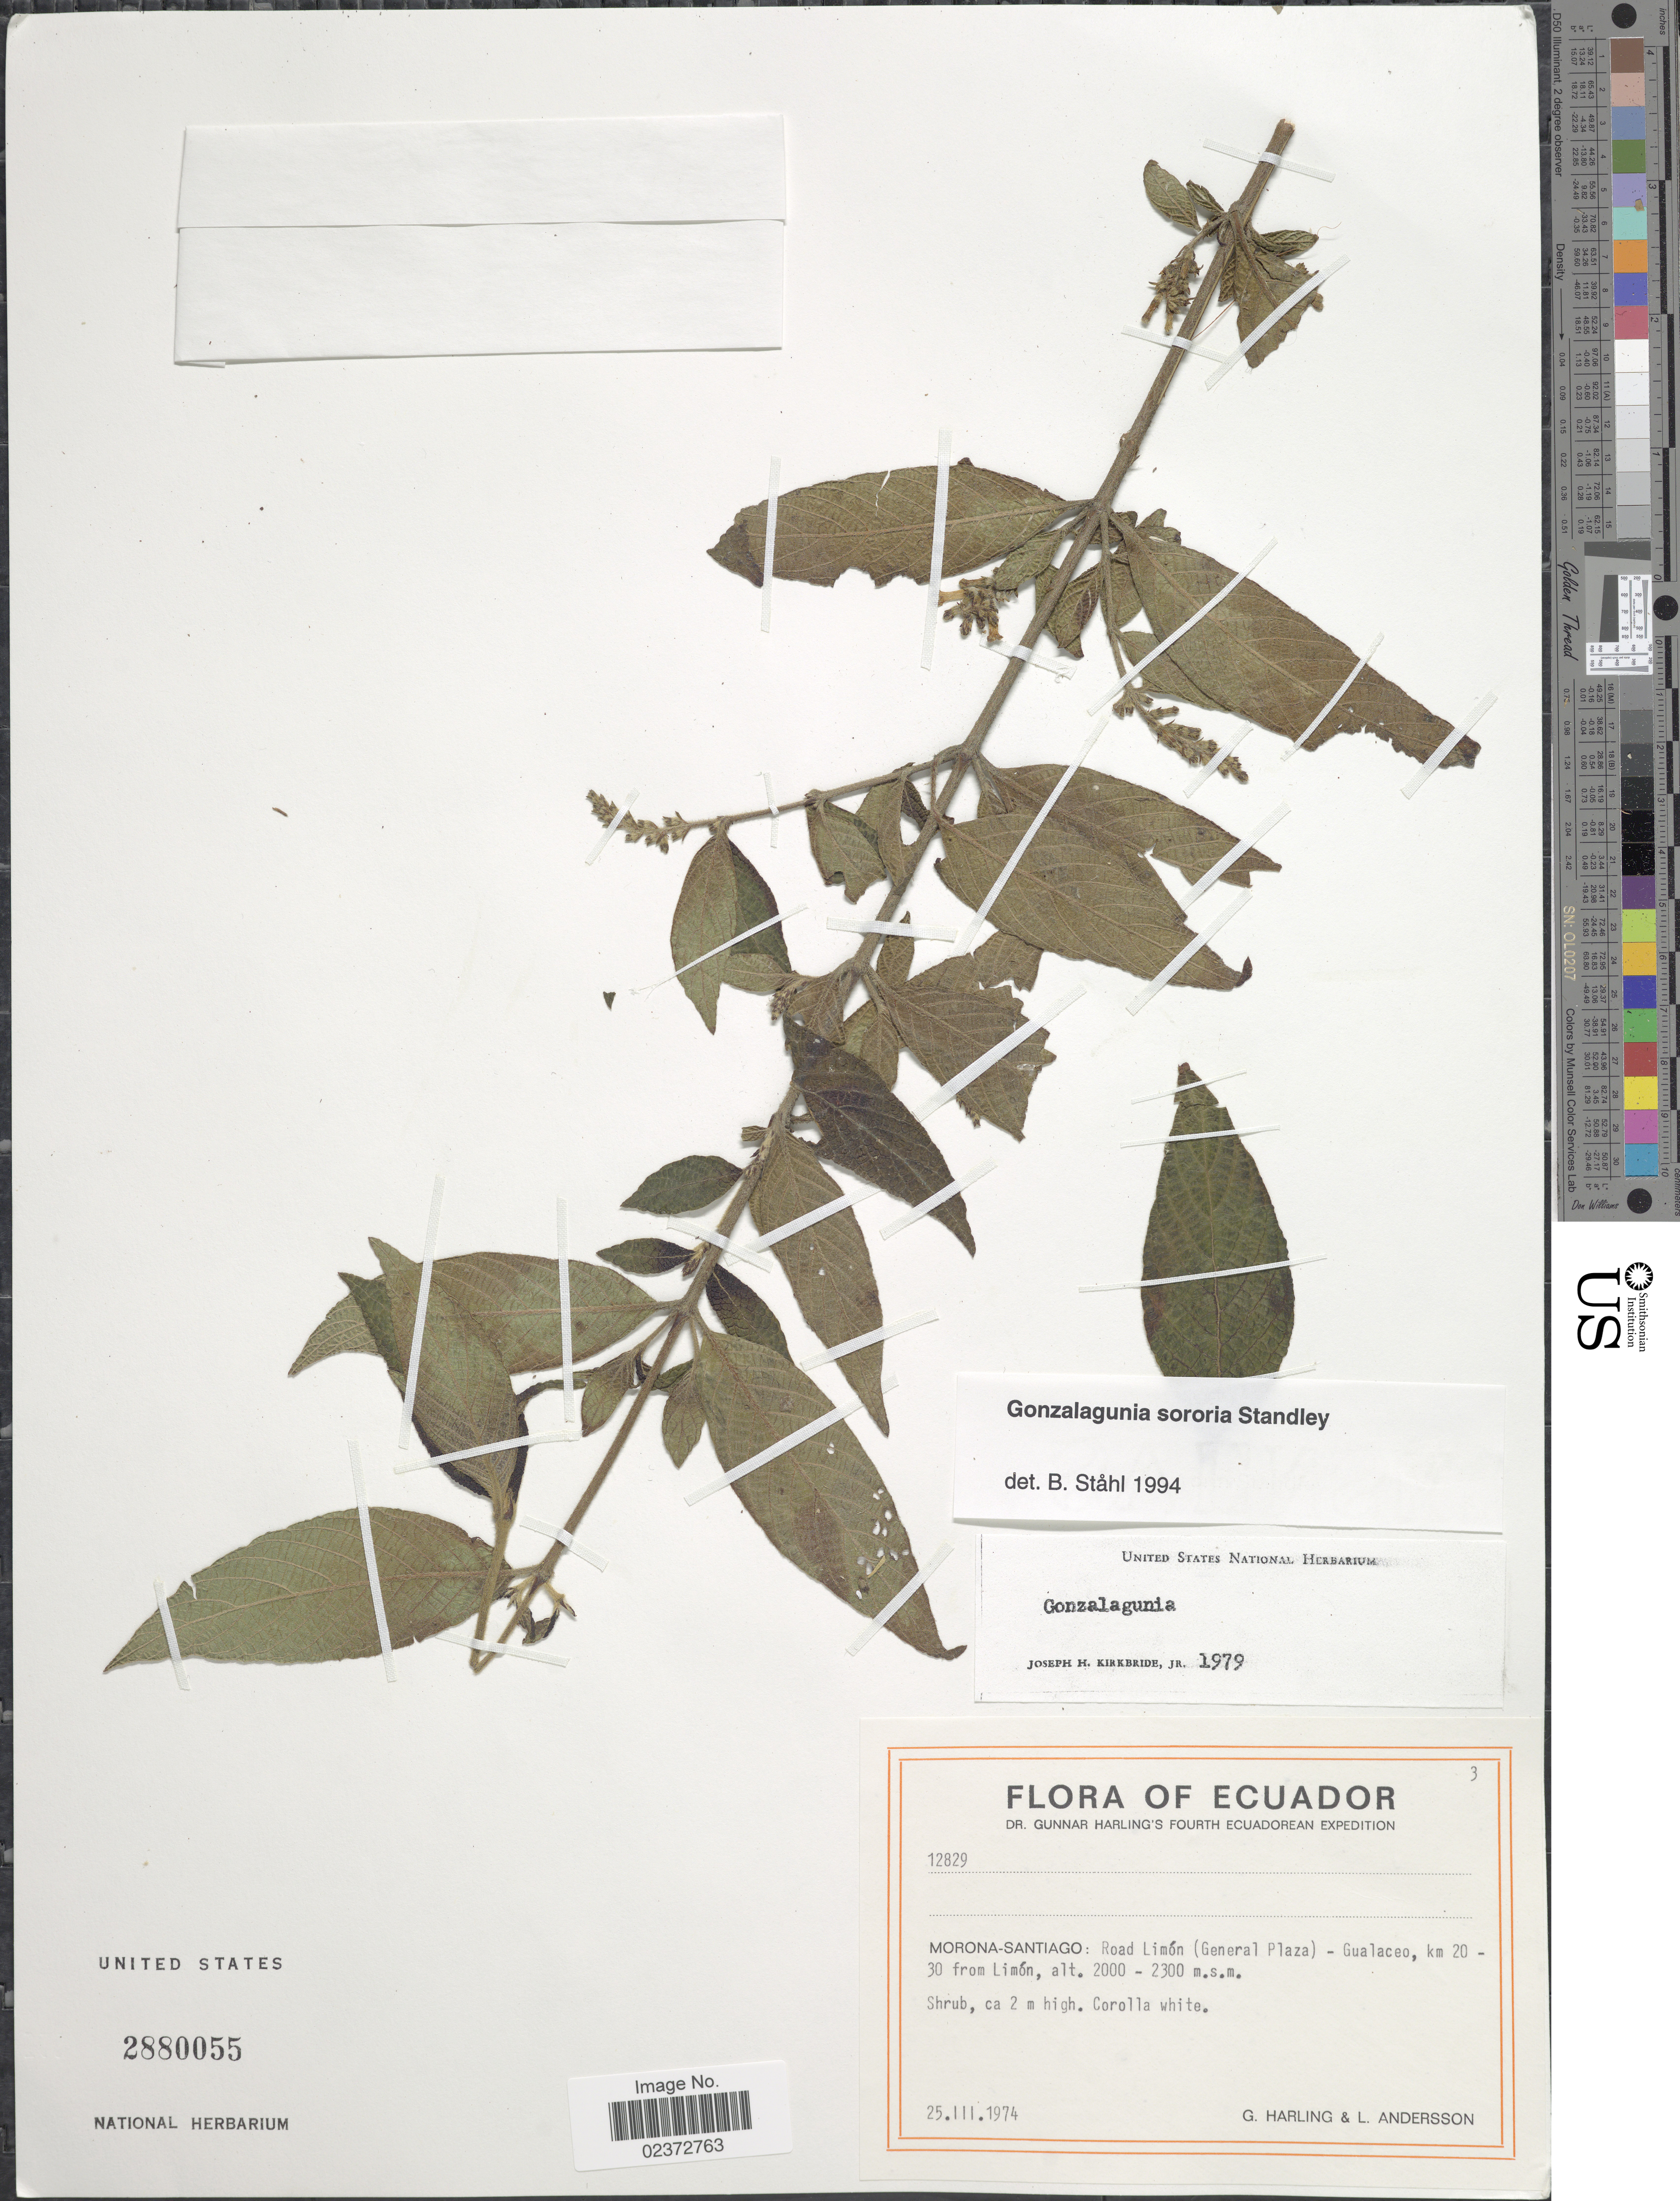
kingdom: Plantae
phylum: Tracheophyta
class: Magnoliopsida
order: Gentianales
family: Rubiaceae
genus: Gonzalagunia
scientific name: Gonzalagunia sororia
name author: Standl.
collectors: G. Harling & L. Andersson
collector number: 12829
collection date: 1974-03-25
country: Ecuador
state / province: Morona-Santiago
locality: Road Limón (General Plaza) - Gualaceo, km 20-30 from Limón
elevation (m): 2000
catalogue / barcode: US 2880055